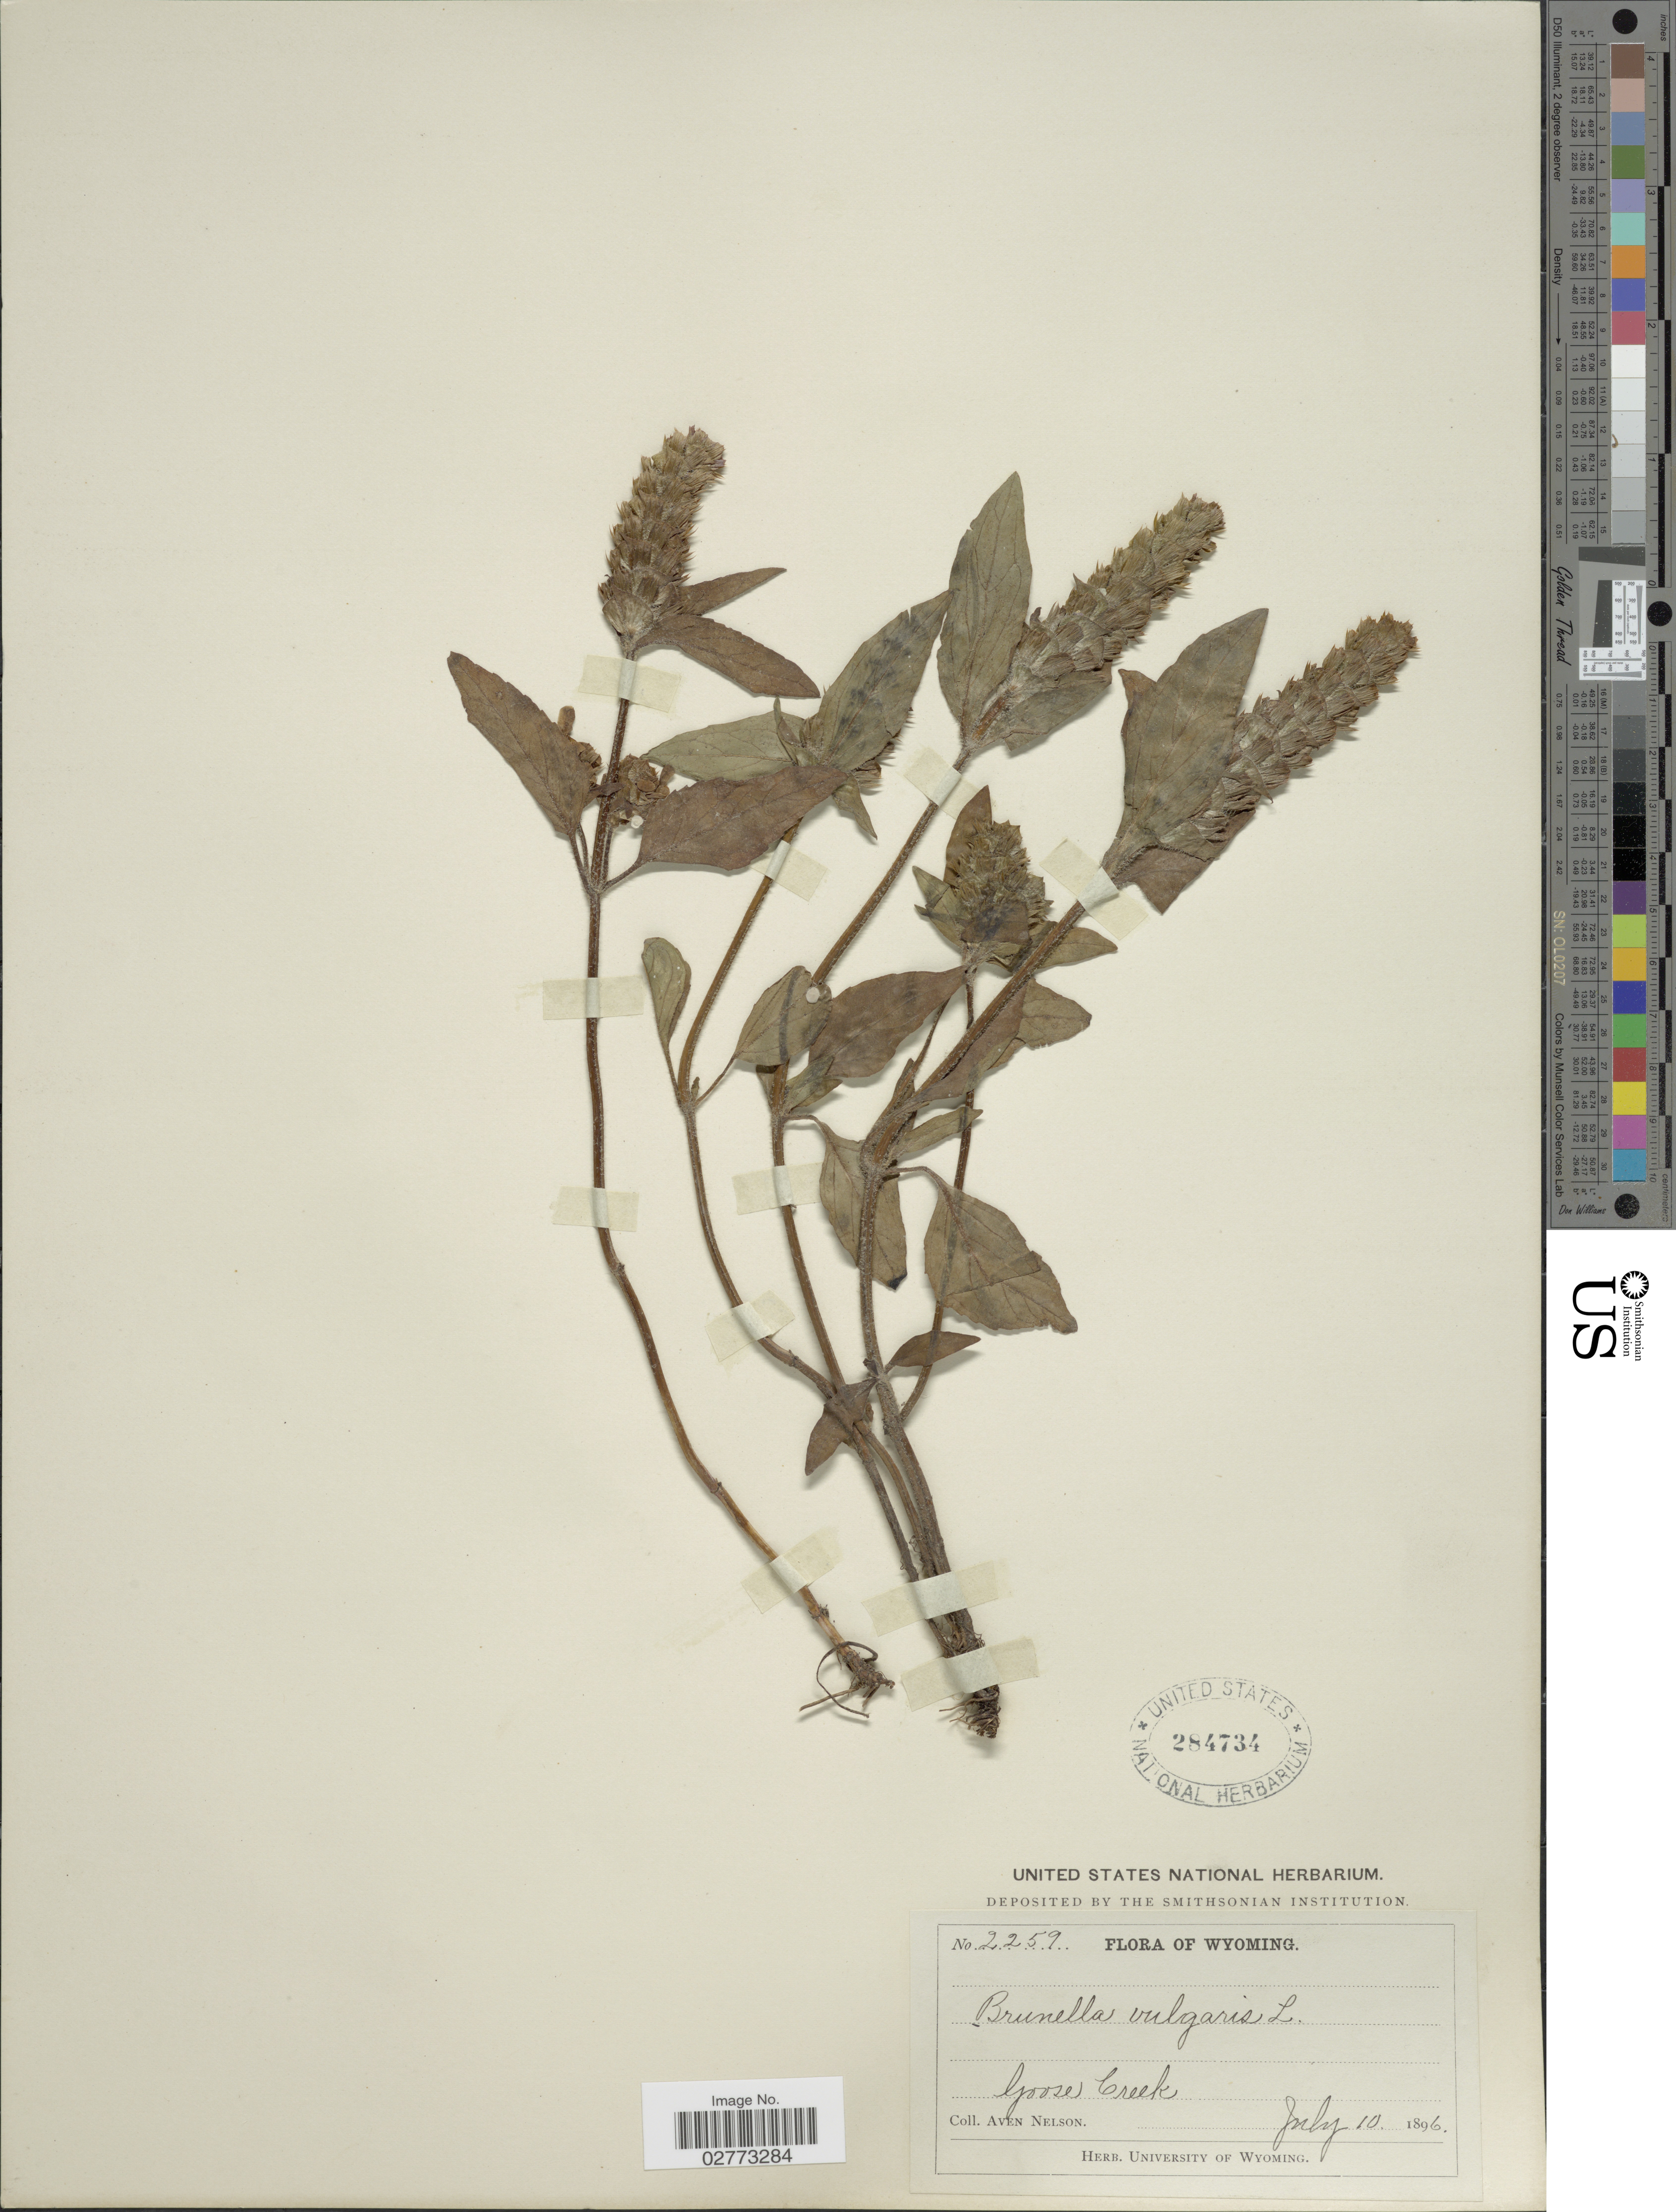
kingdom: Plantae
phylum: Tracheophyta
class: Magnoliopsida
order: Lamiales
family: Lamiaceae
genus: Prunella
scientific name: Prunella vulgaris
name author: L.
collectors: A. Nelson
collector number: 2259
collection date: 1896-07-10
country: United States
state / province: Wyoming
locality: Goose Creek.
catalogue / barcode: US 284734